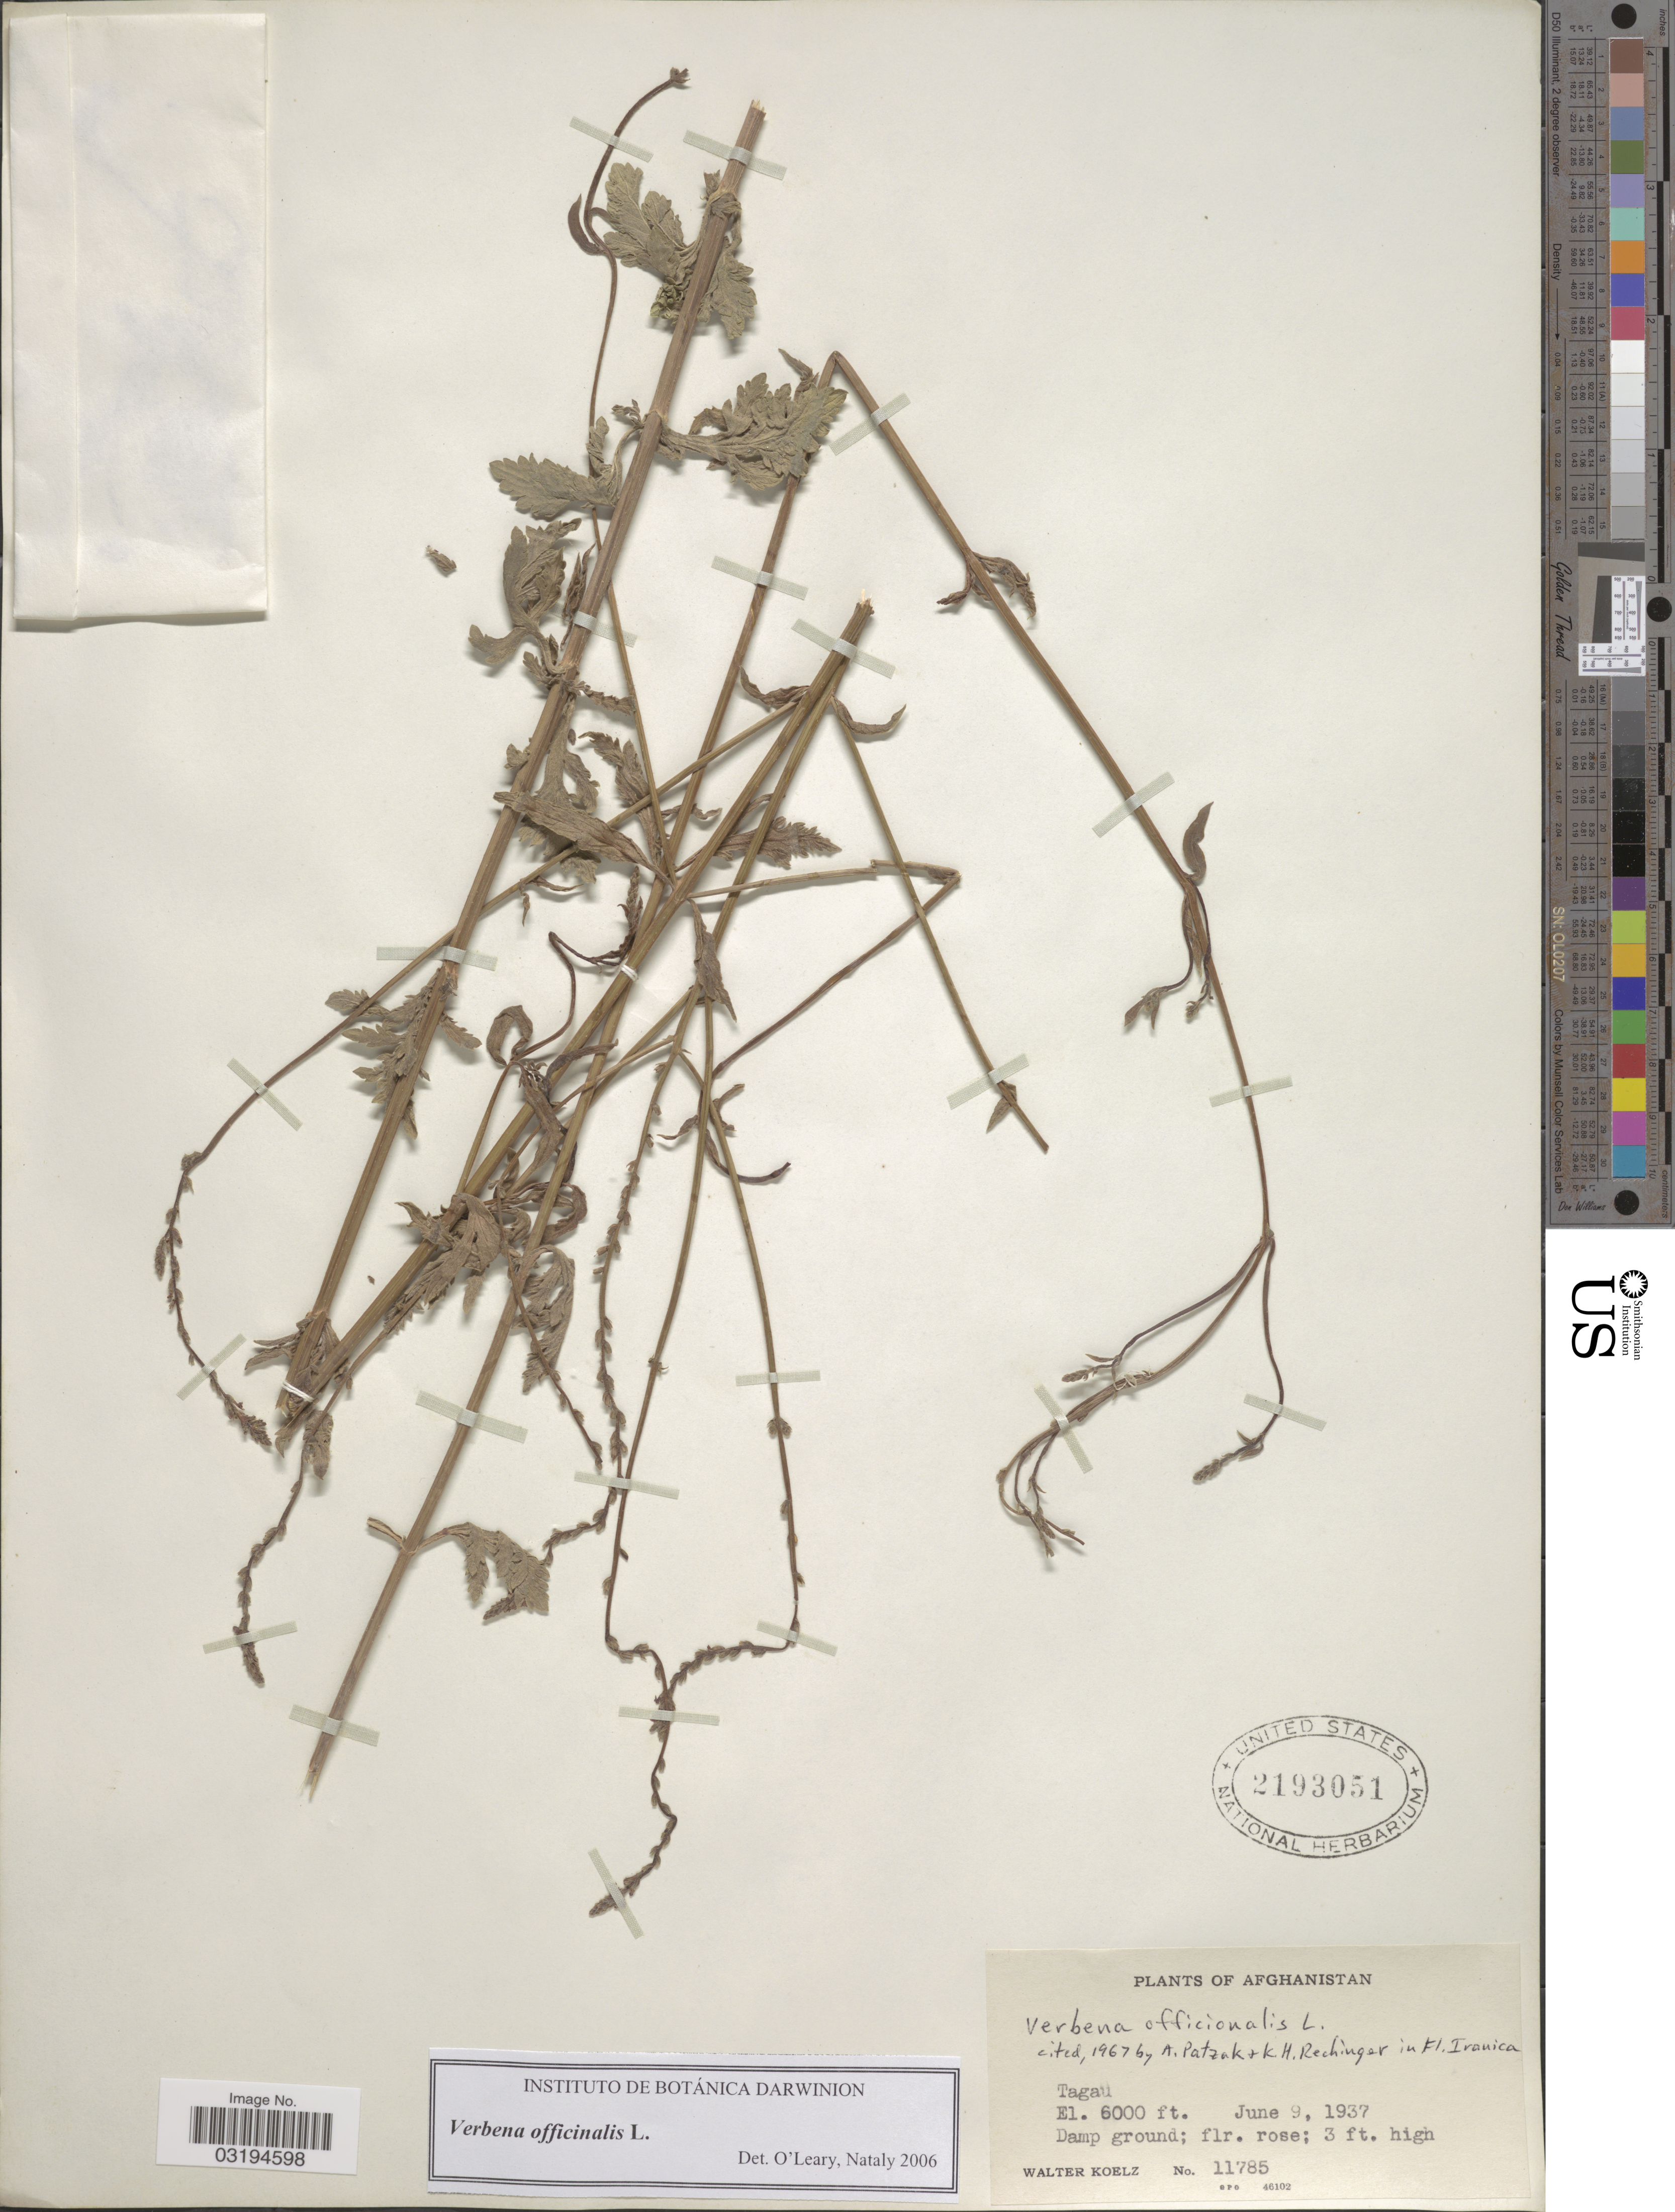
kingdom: Plantae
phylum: Tracheophyta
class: Magnoliopsida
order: Lamiales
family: Verbenaceae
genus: Verbena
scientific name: Verbena officinalis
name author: L.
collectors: W. N. Koelz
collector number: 11785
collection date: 1937-06-09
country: Afghanistan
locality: Tagau.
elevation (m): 1829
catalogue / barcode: US 2193051